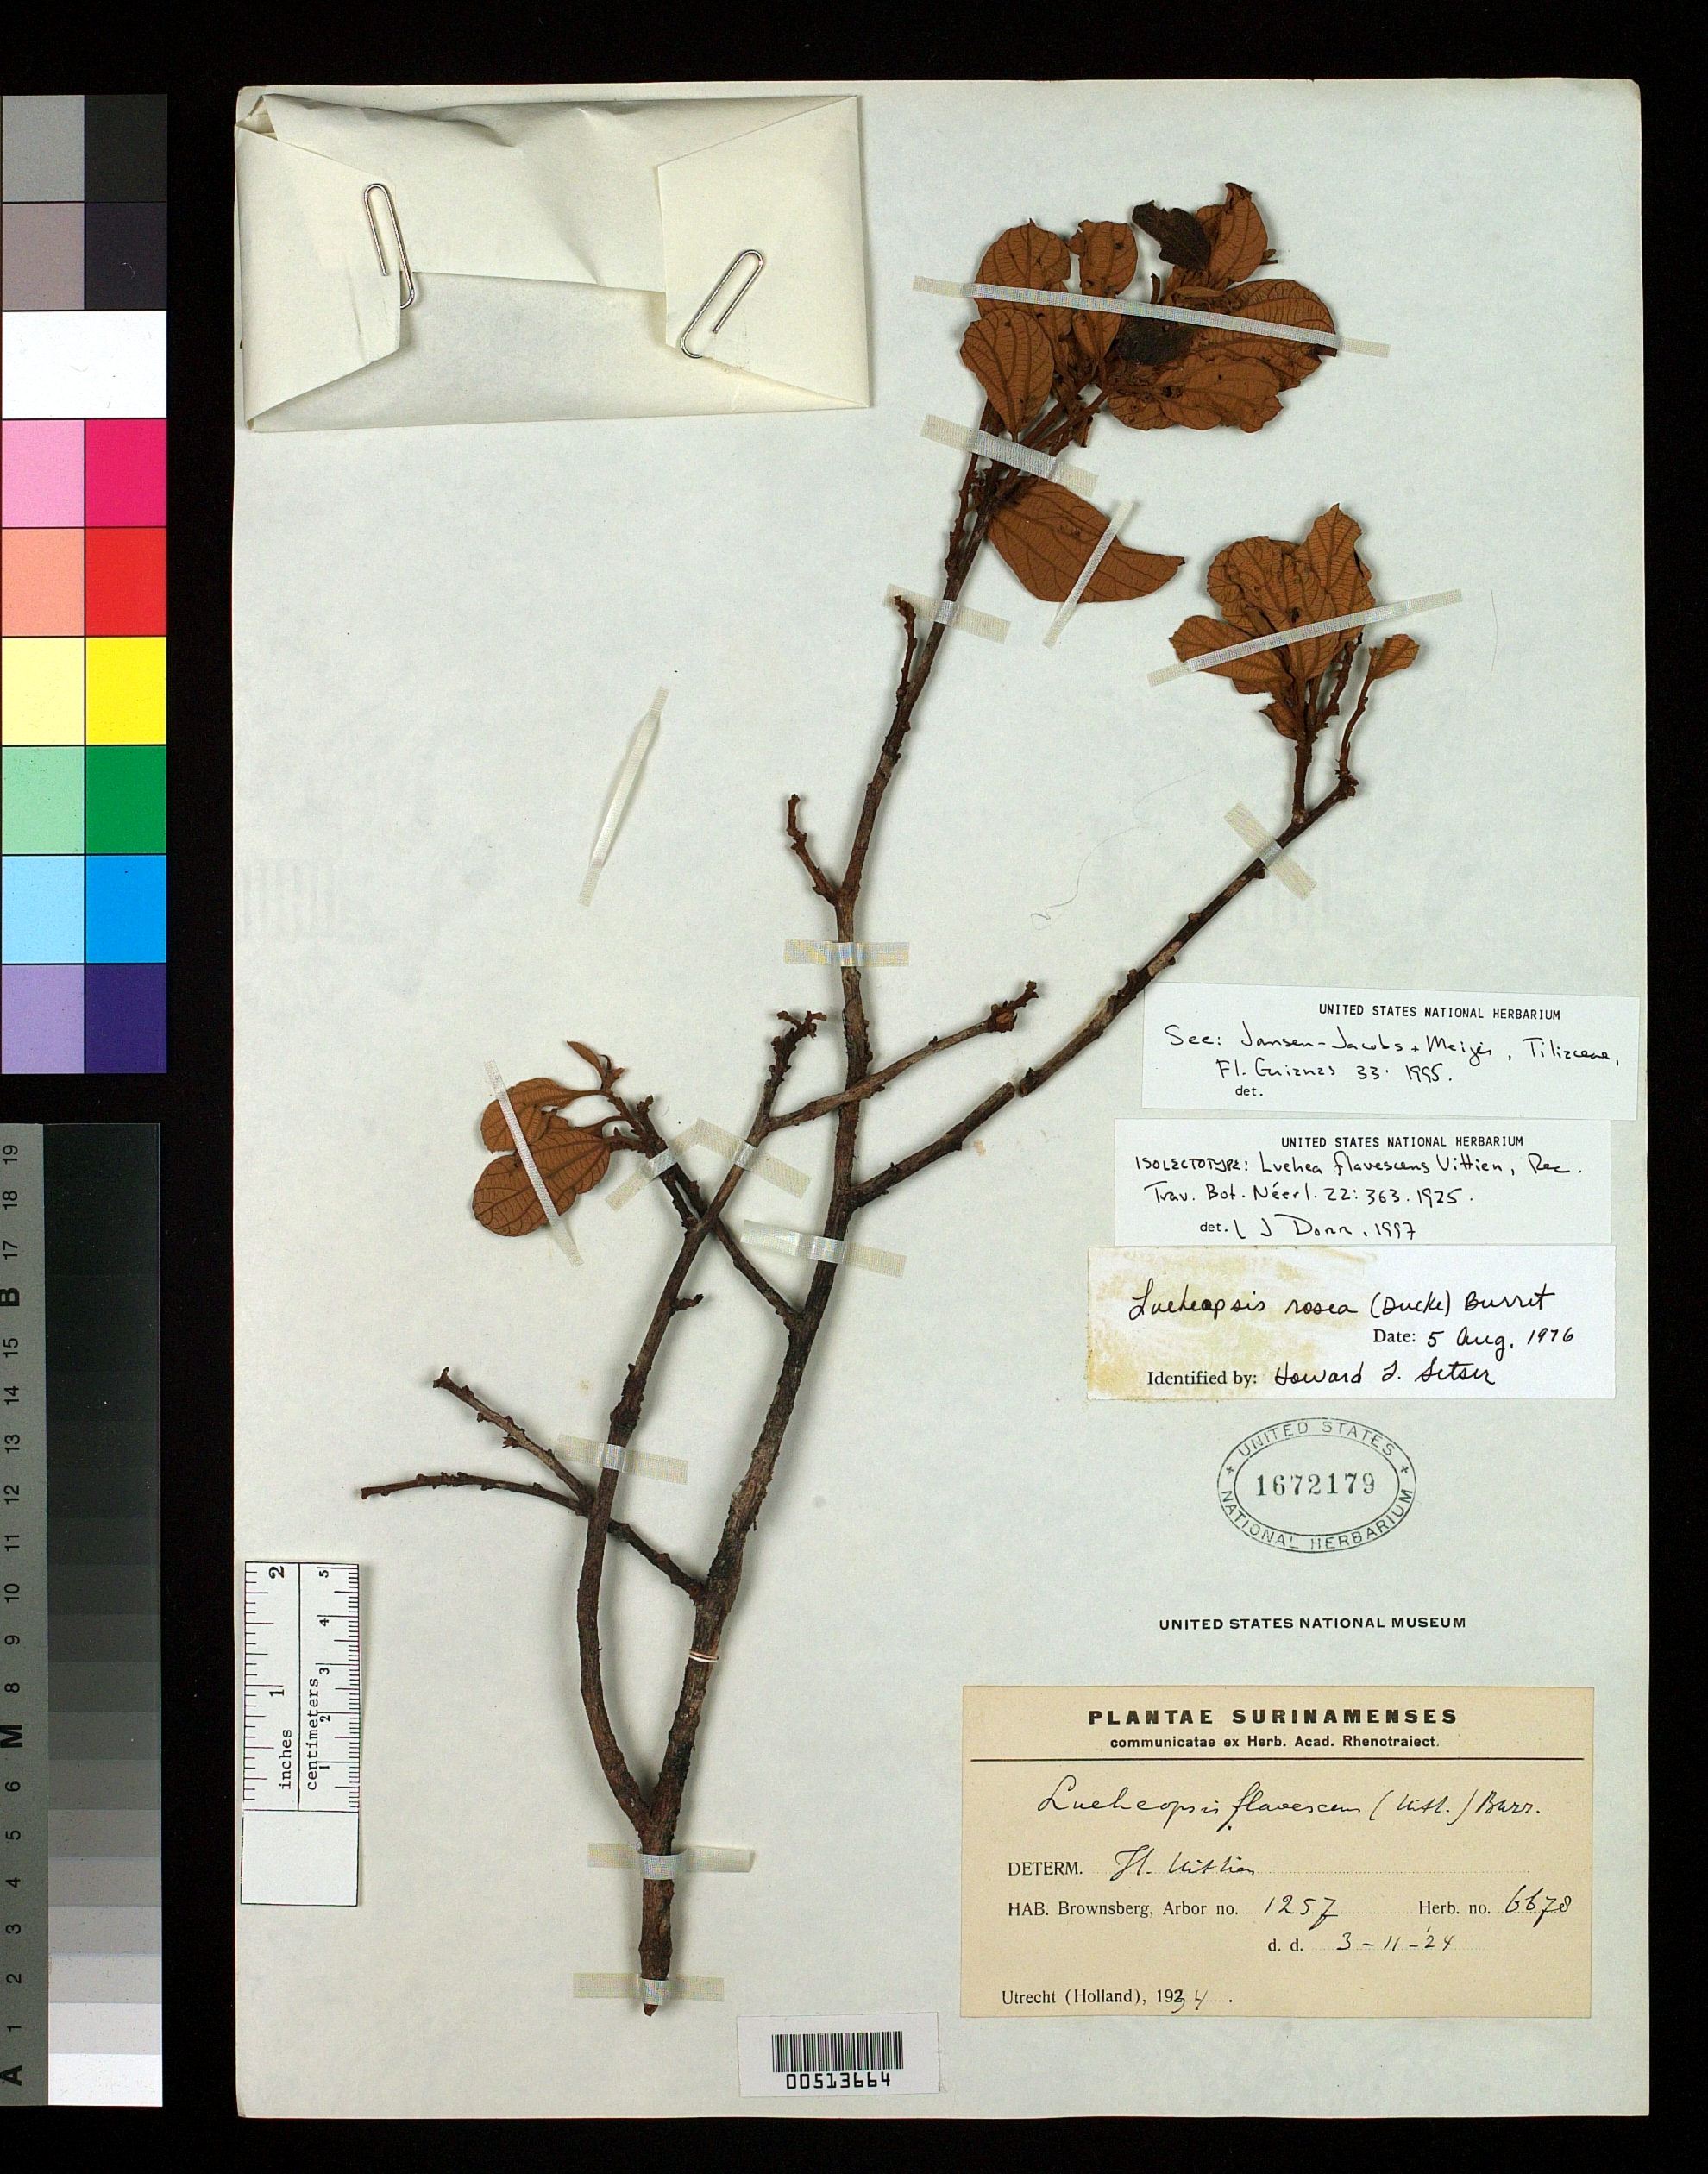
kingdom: Plantae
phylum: Tracheophyta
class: Magnoliopsida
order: Malvales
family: Malvaceae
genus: Luehea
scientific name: Luehea flavescens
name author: Uittien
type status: Isolectotype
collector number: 6678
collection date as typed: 03 Nov 1924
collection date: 1924-11-03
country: Suriname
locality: Brownsberg.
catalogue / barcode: US 1672179